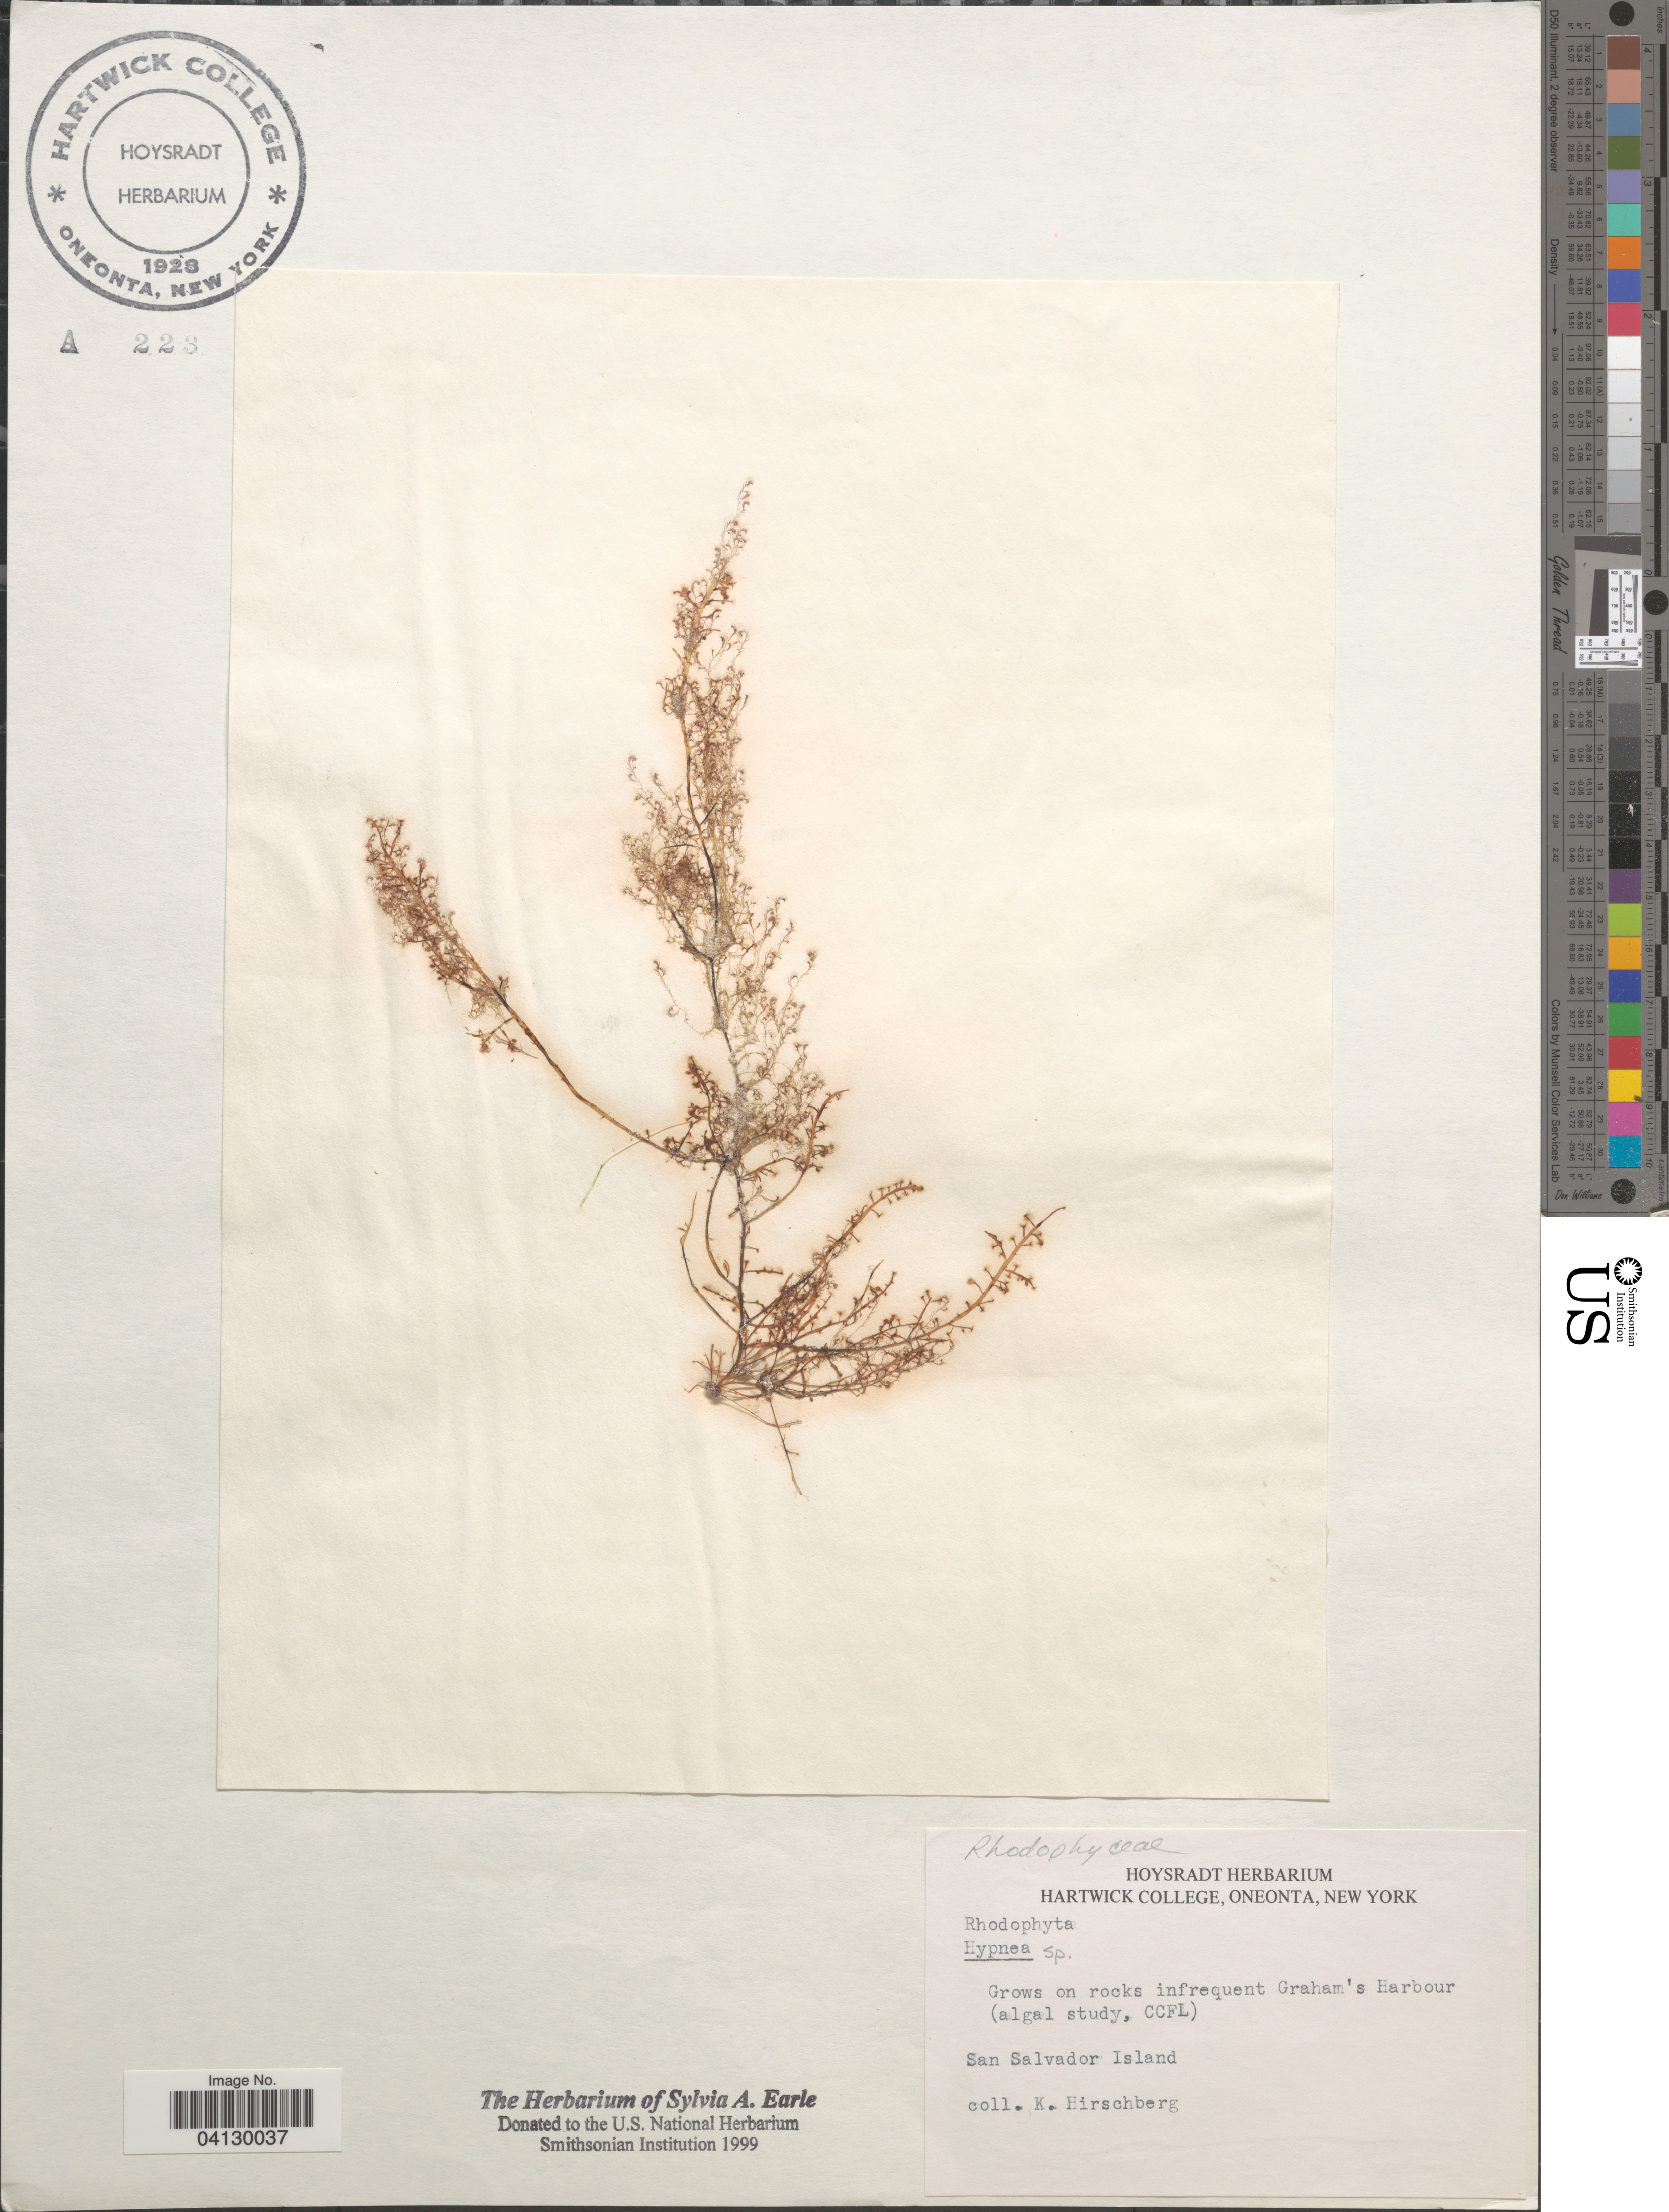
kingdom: Plantae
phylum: Rhodophyta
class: Florideophyceae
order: Gigartinales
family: Cystocloniaceae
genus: Hypnea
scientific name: Hypnea sp.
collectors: K. Hirschberg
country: Bahamas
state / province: San Salvador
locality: Grows on rocks infrequent Graham's Harbour. San Salvador Island.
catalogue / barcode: US 328805